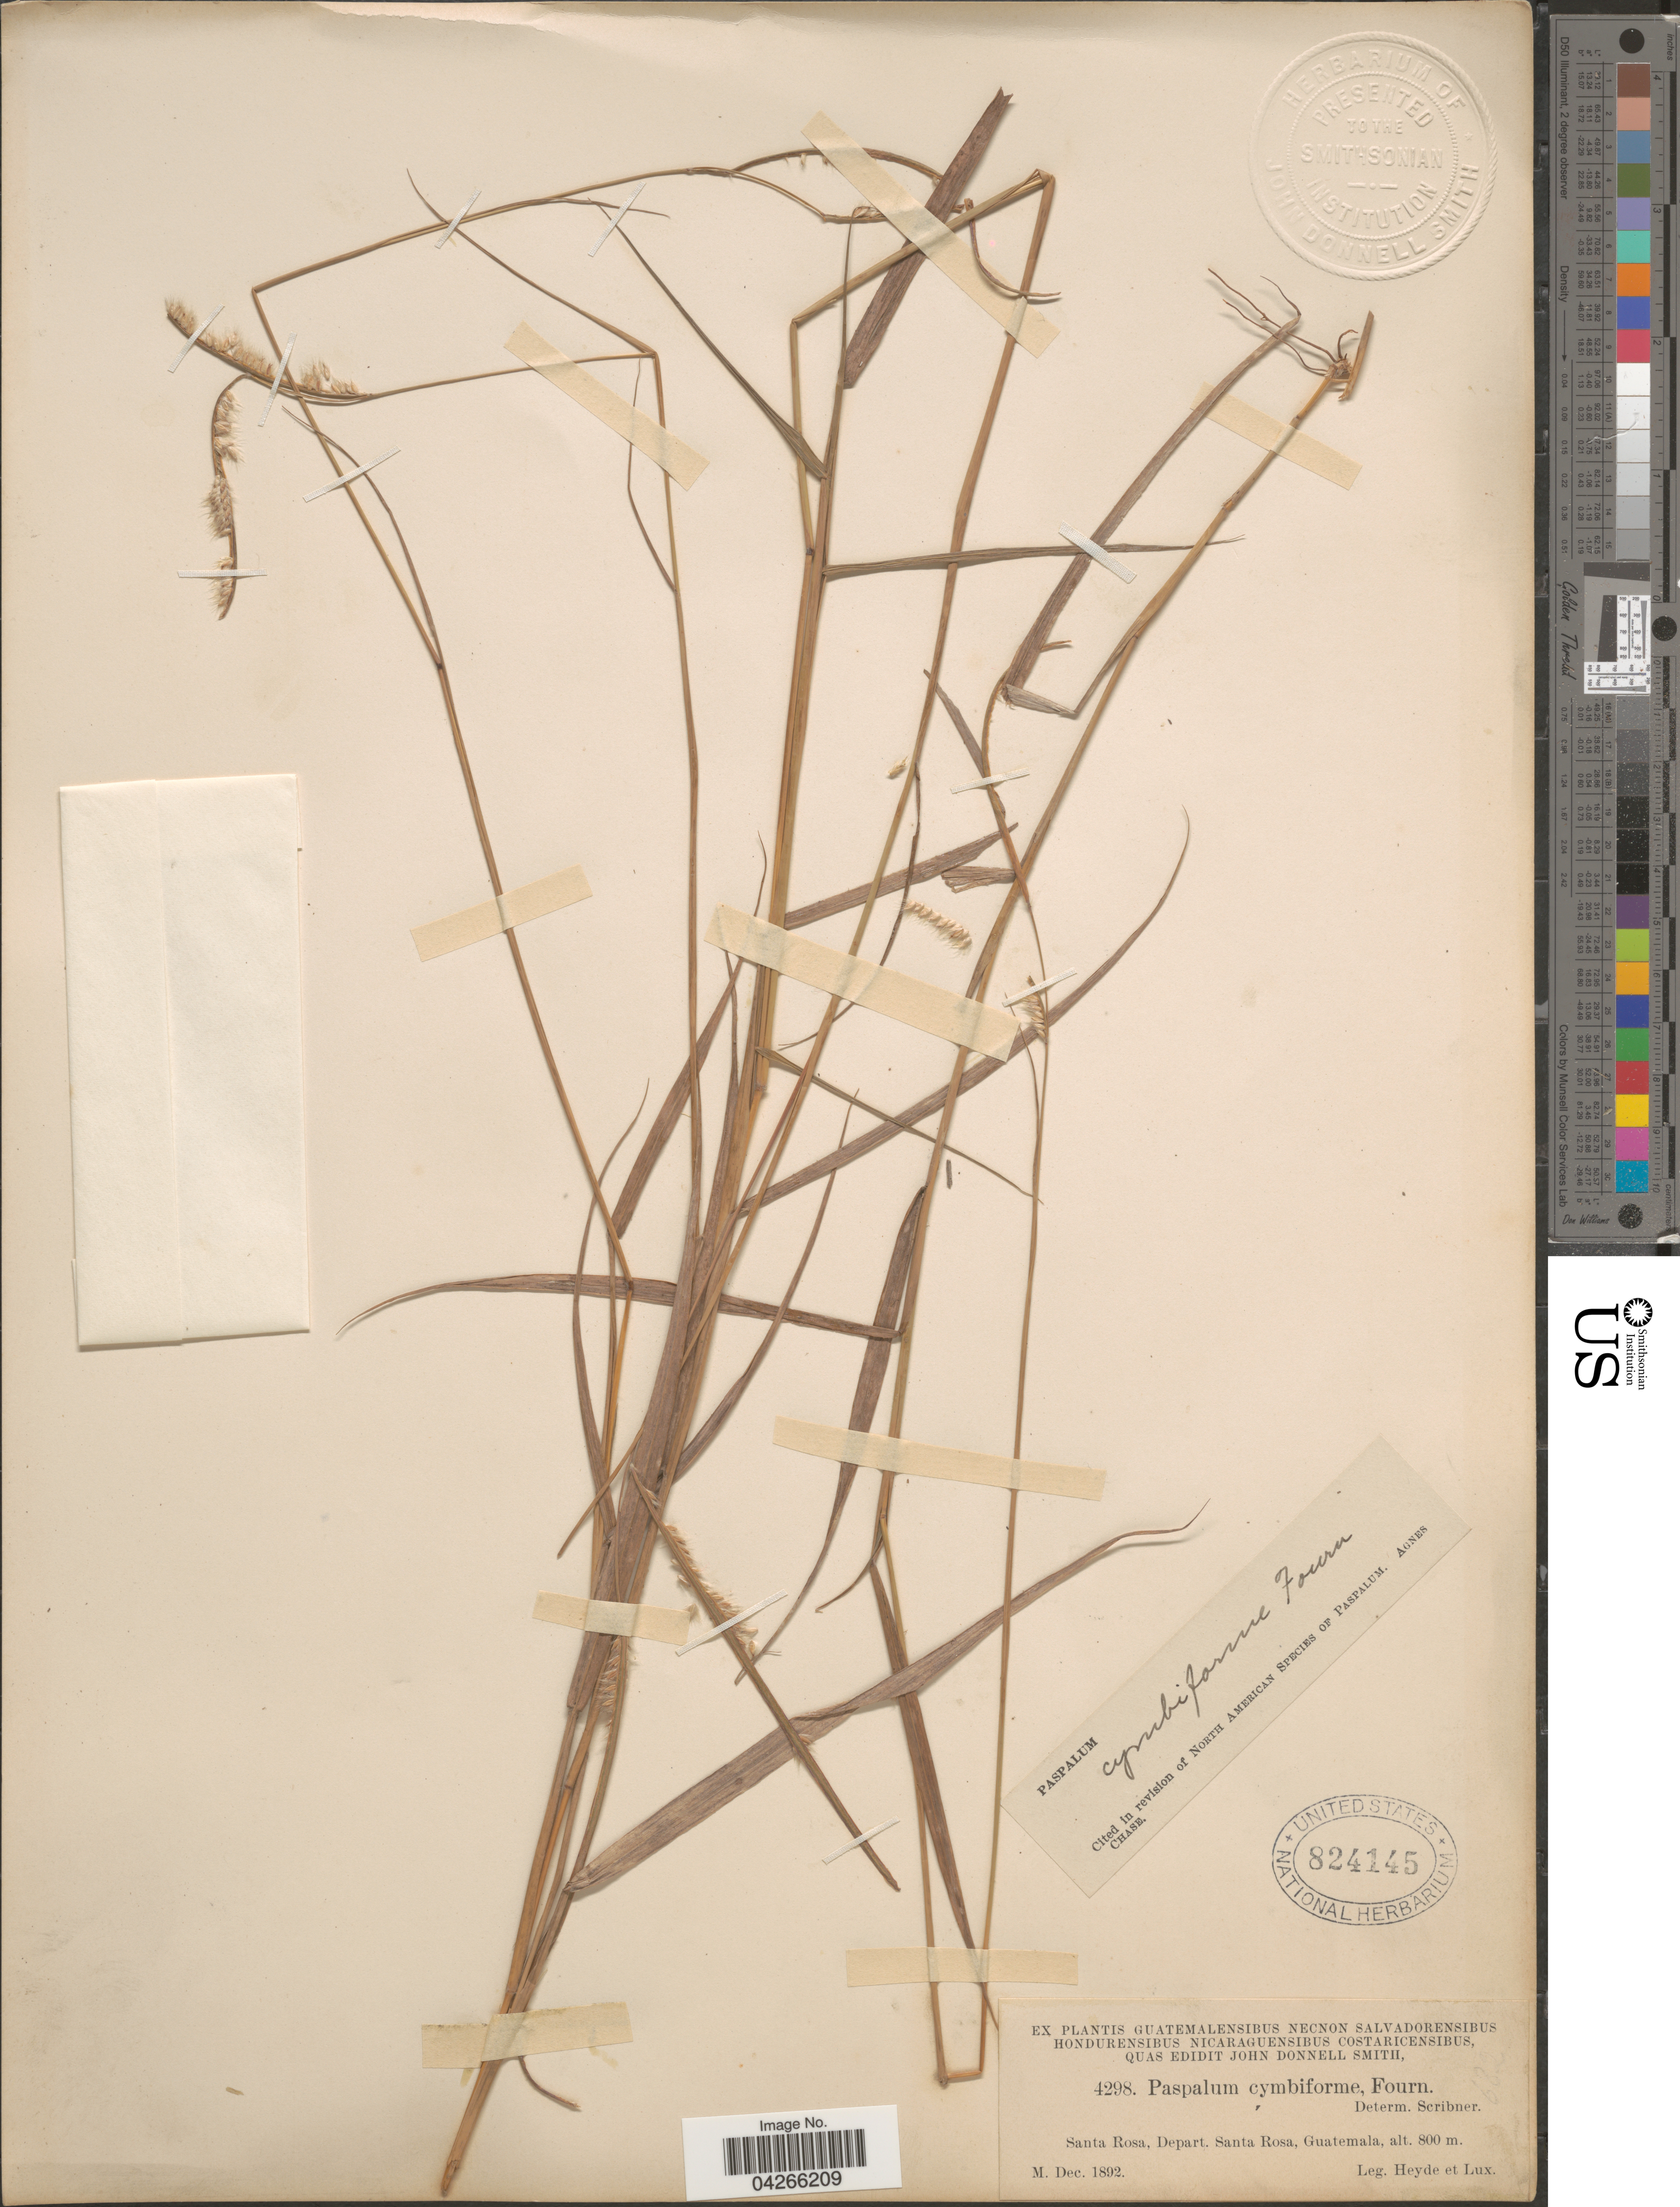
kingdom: Plantae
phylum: Tracheophyta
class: Liliopsida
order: Poales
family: Poaceae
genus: Paspalum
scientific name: Paspalum cymbiforme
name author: E. Fourn.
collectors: Heyde & Lux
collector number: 4298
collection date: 1892-12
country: Guatemala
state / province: Santa Rosa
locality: Depart. Santa Rosa.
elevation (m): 800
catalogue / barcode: US 824145